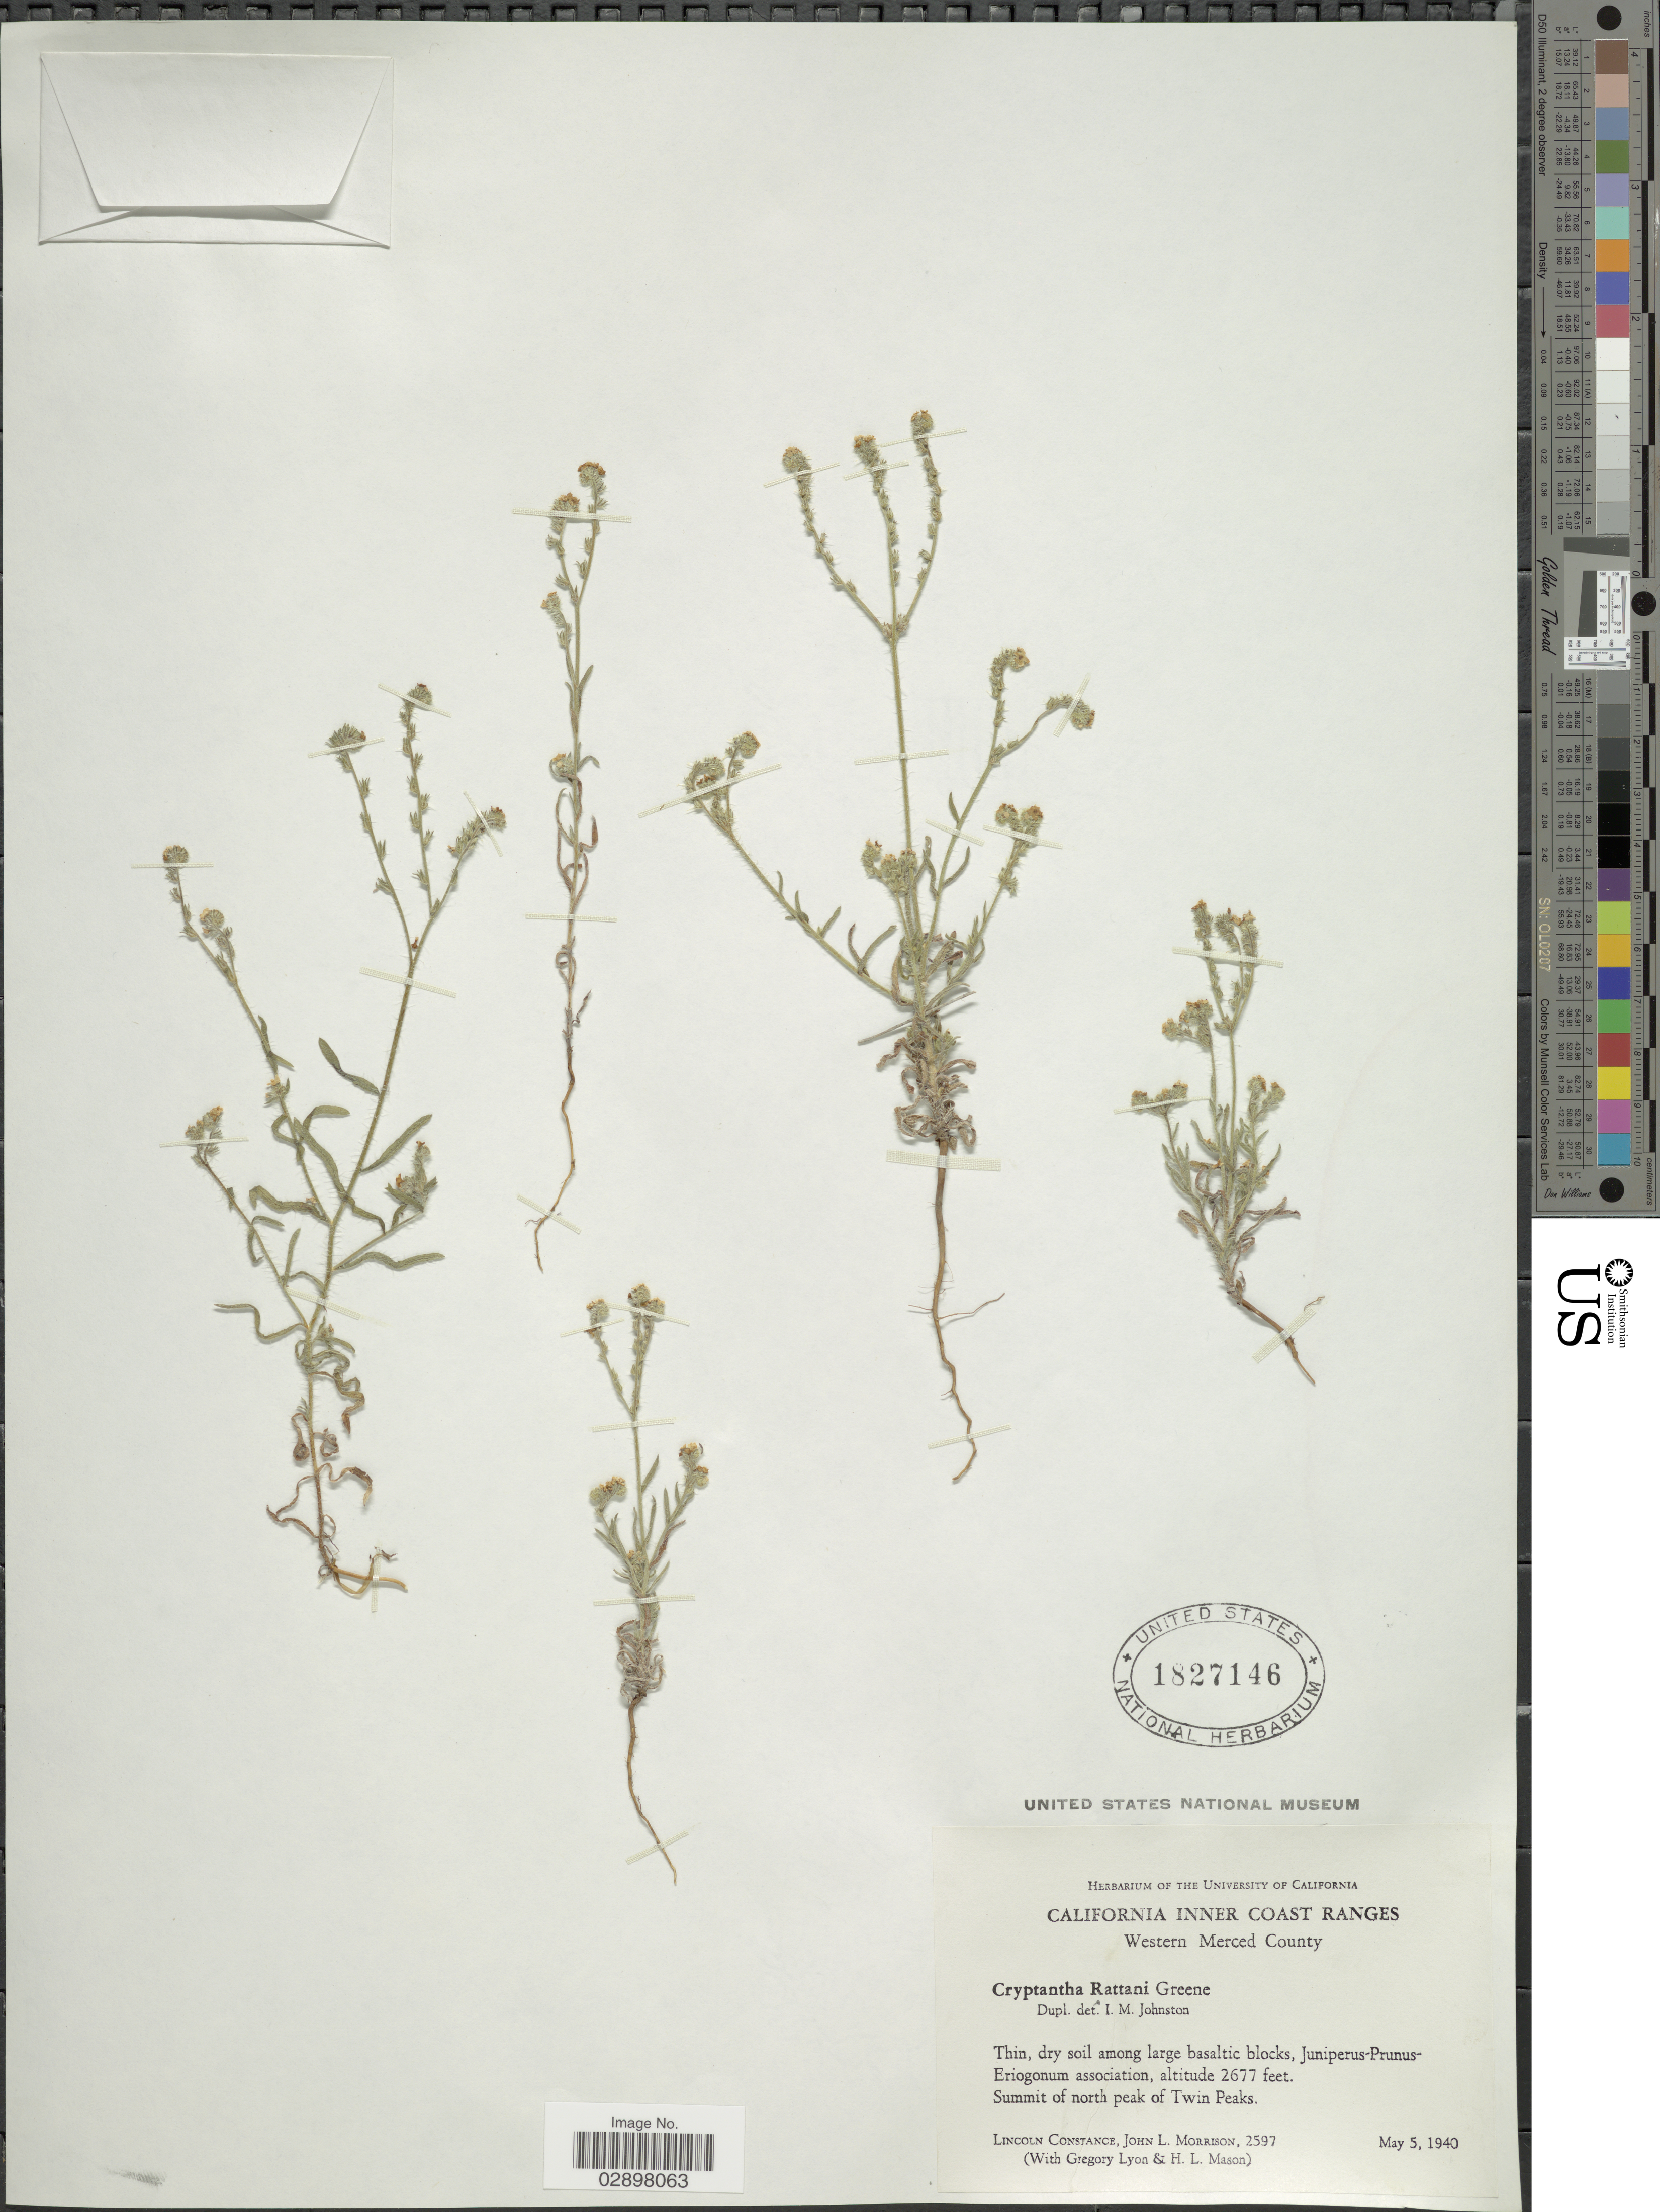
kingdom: Plantae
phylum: Tracheophyta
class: Magnoliopsida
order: Boraginales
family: Boraginaceae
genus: Cryptantha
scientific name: Cryptantha rattanii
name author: S.W. Greene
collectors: L. Constance, J. Morrison, G. Lyon & H. L. Mason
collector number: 2597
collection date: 1940-05-05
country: United States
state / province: California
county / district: Merced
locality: California Inner Coast Ranges, Western Merced County, Summit of north peak of Twin Peaks.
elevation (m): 816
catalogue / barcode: US 1827146